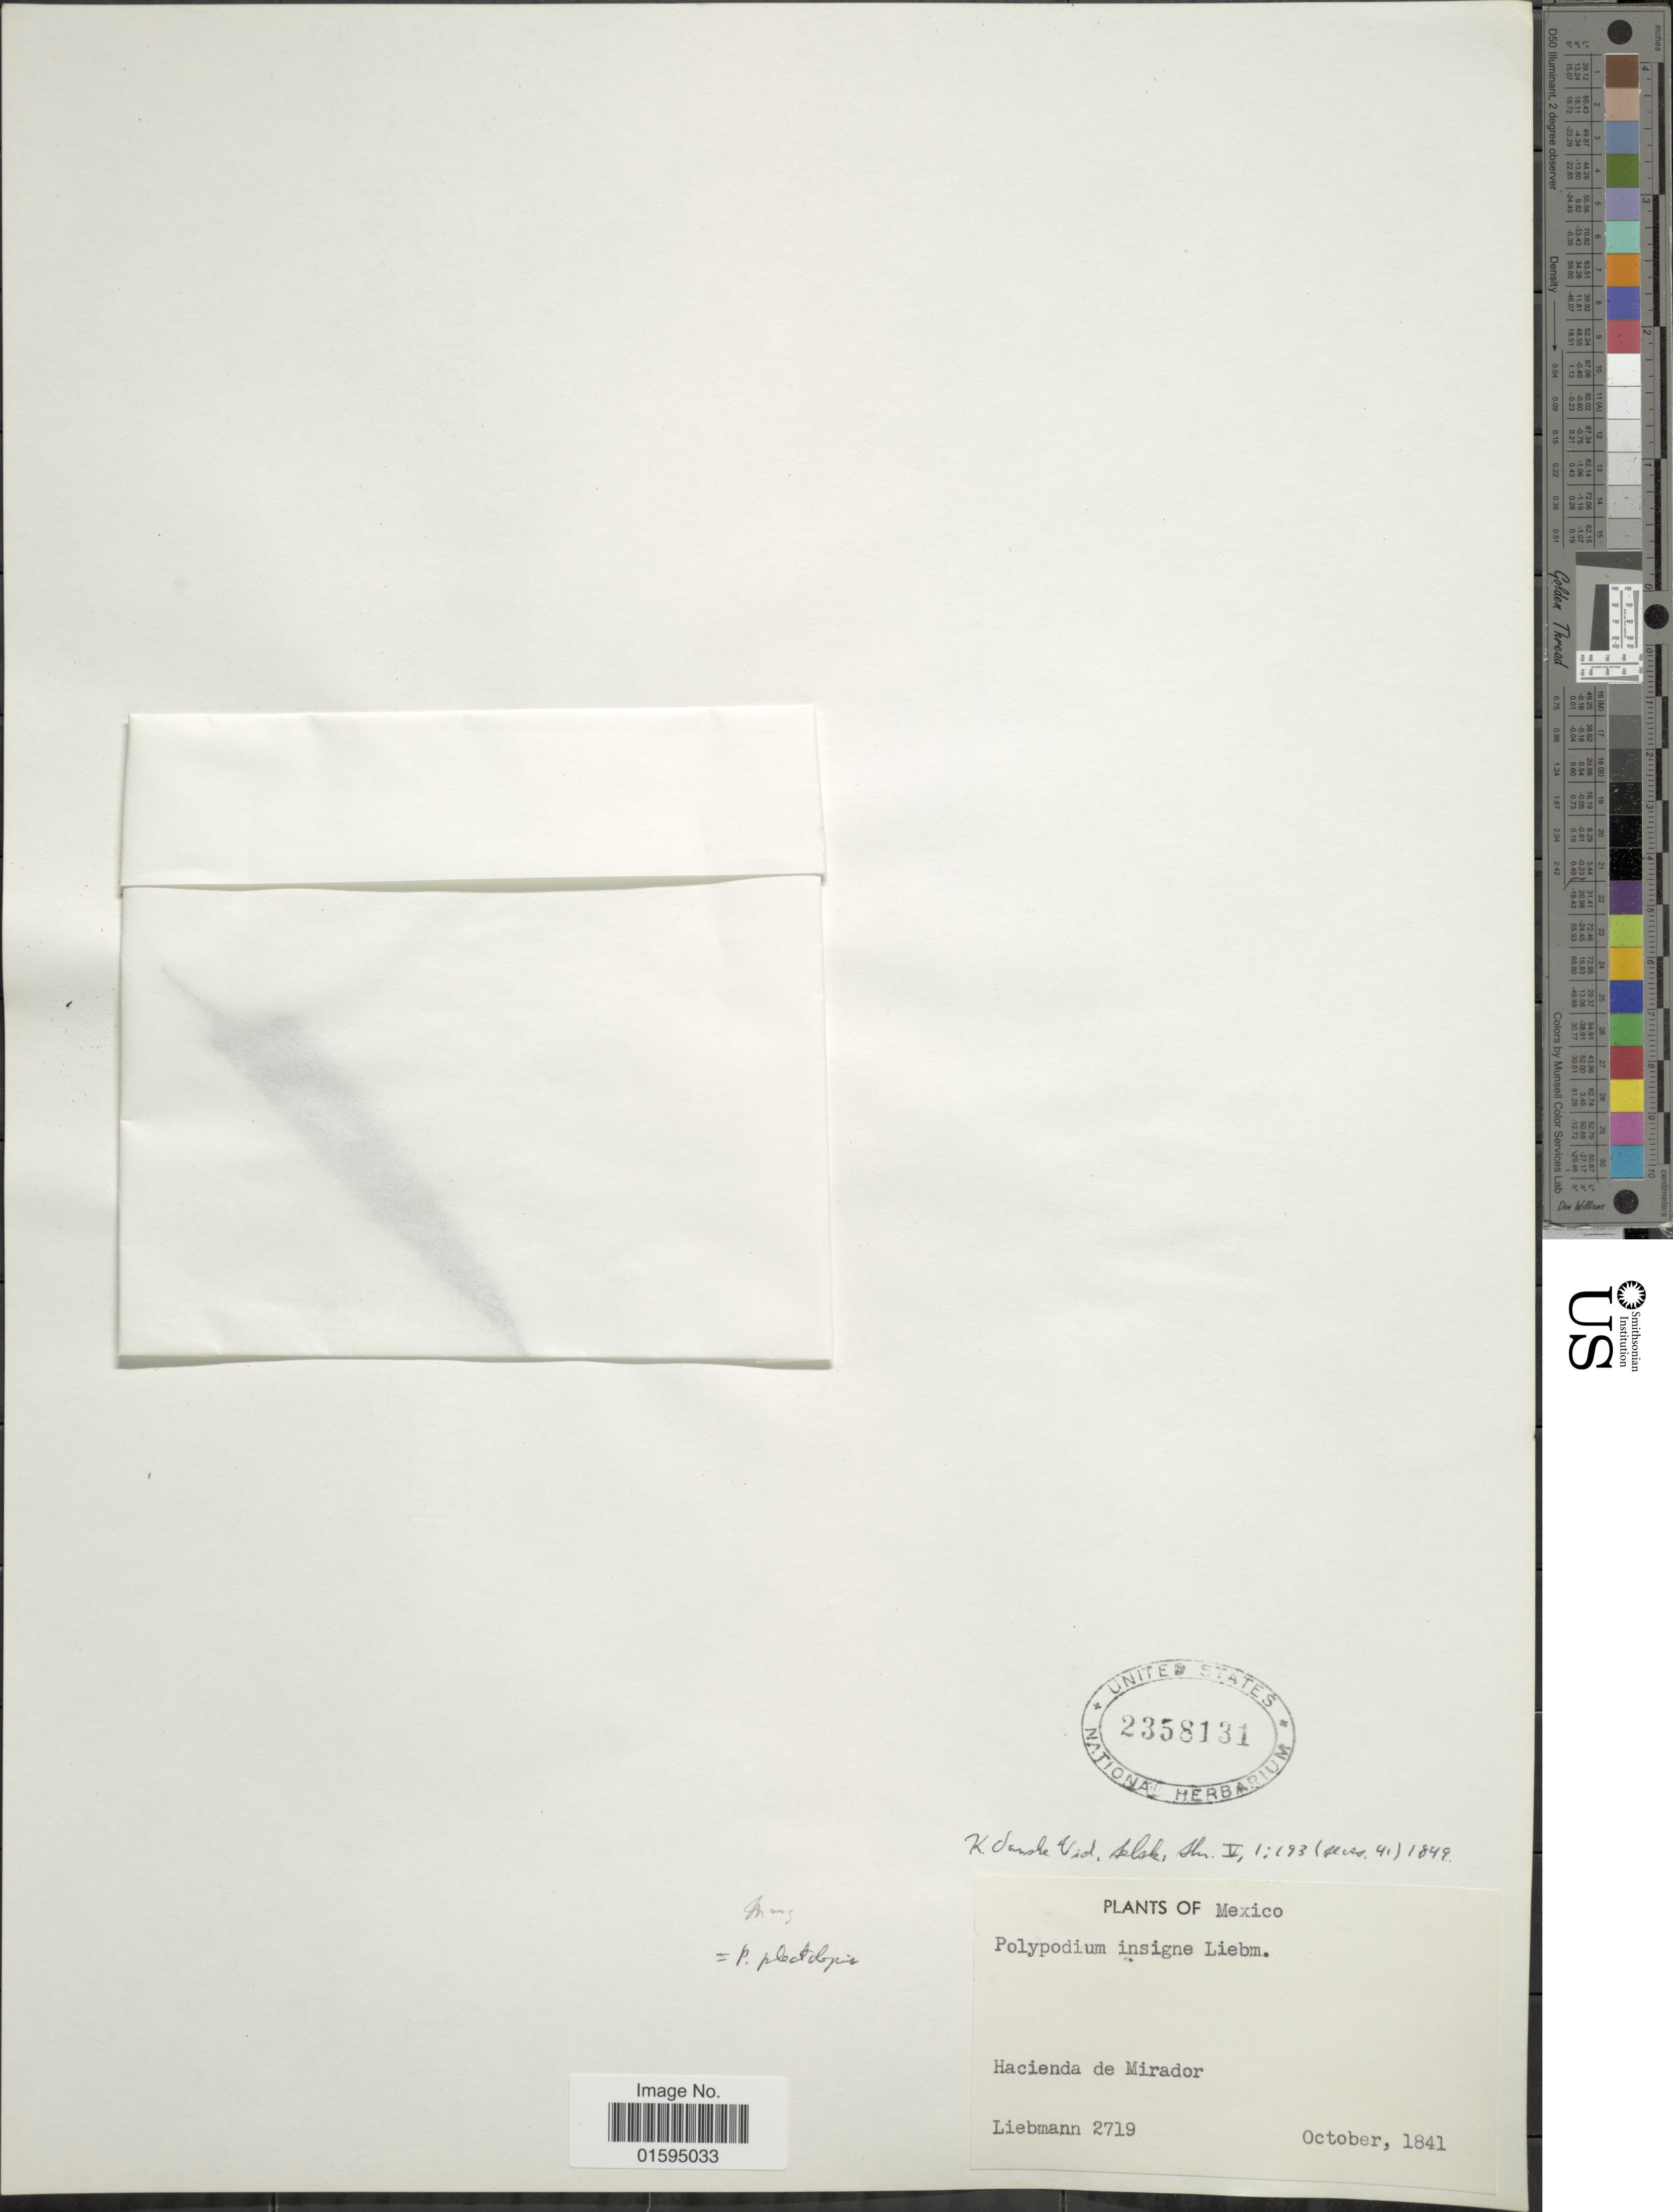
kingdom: Plantae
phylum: Tracheophyta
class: Polypodiopsida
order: Polypodiales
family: Polypodiaceae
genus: Polypodium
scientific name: Polypodium echinolepis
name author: Fée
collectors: Liebmann, --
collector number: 2719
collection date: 1841-10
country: Mexico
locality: Hacienda de Mirador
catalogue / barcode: US 2358131